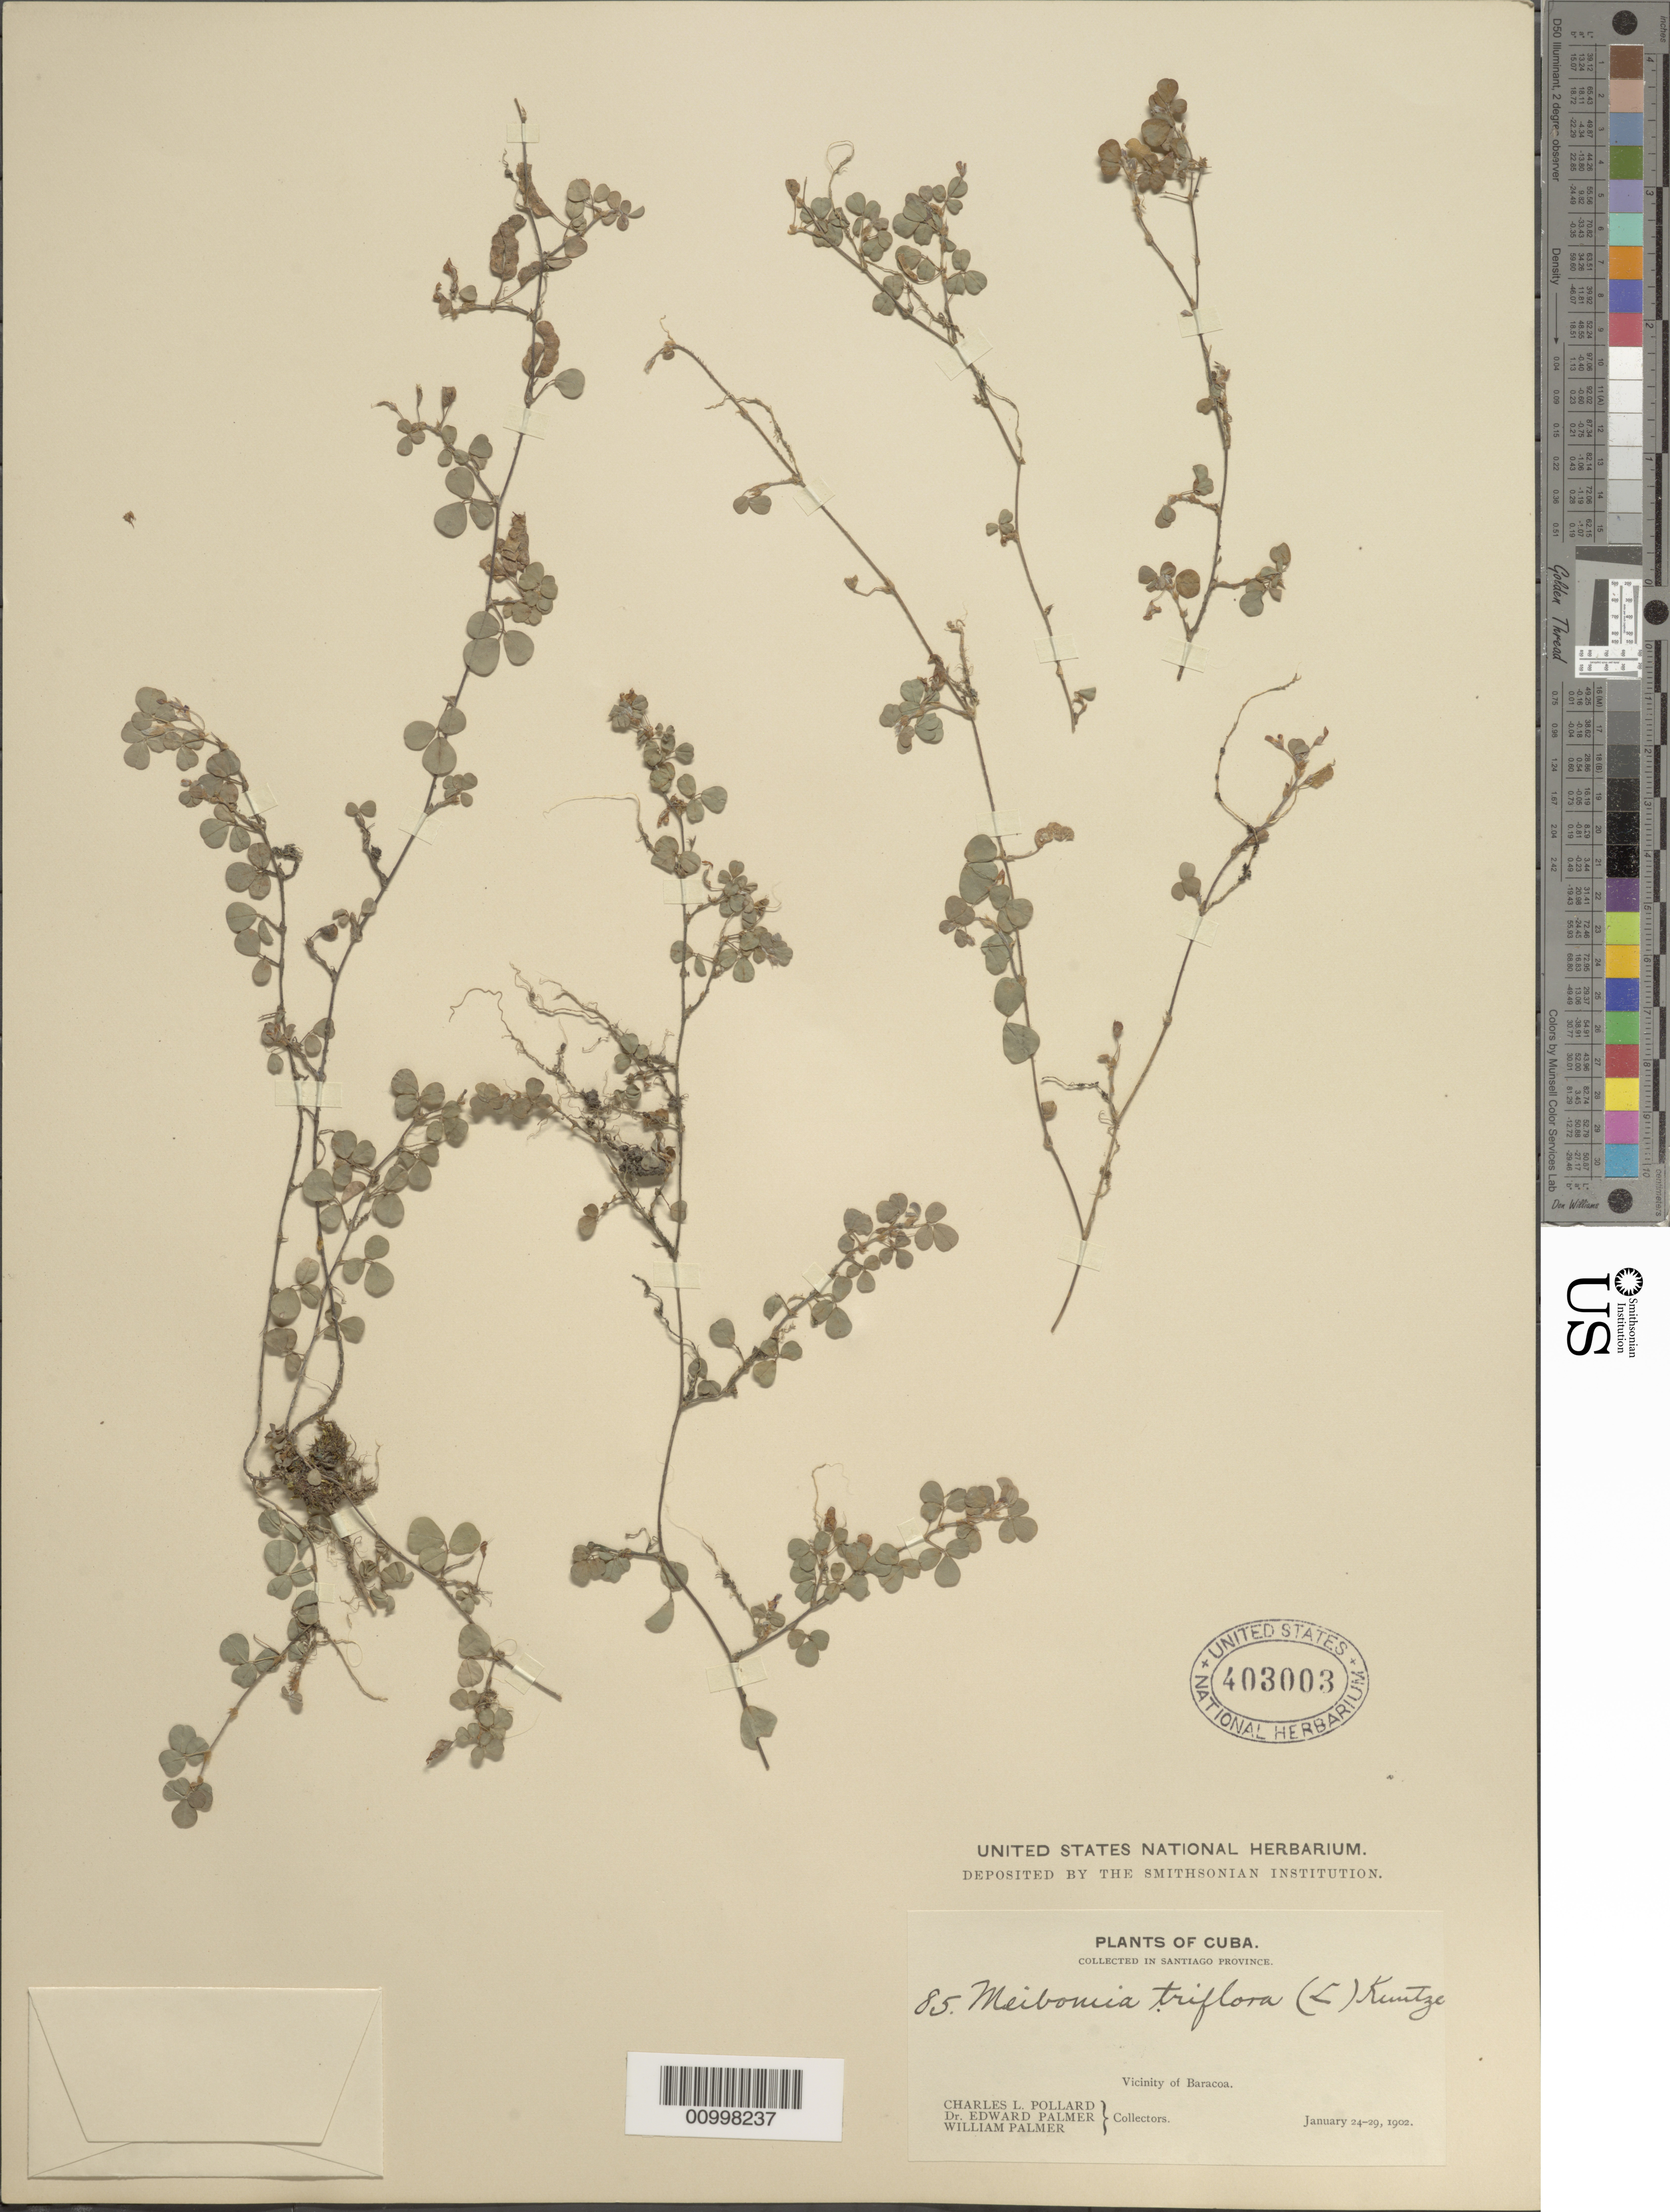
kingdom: Plantae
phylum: Tracheophyta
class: Magnoliopsida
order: Fabales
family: Fabaceae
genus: Grona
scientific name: Grona triflora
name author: (L.) H. Ohashi & K. Ohashi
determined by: Strong, Mark T., (BOT), Smithsonian Institution - National Museum of Natural History (UNITED STATES)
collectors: C. L. Pollard, D. E. Palmer & W. Palmer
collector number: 85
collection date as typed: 24 Jan 1902 to 29 Jan 1902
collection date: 1902-01-24/1902-01-29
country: Cuba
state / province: Guantánamo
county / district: Baracoa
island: Cuba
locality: Santiago province, vicinity of Baracoa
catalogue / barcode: US 403003